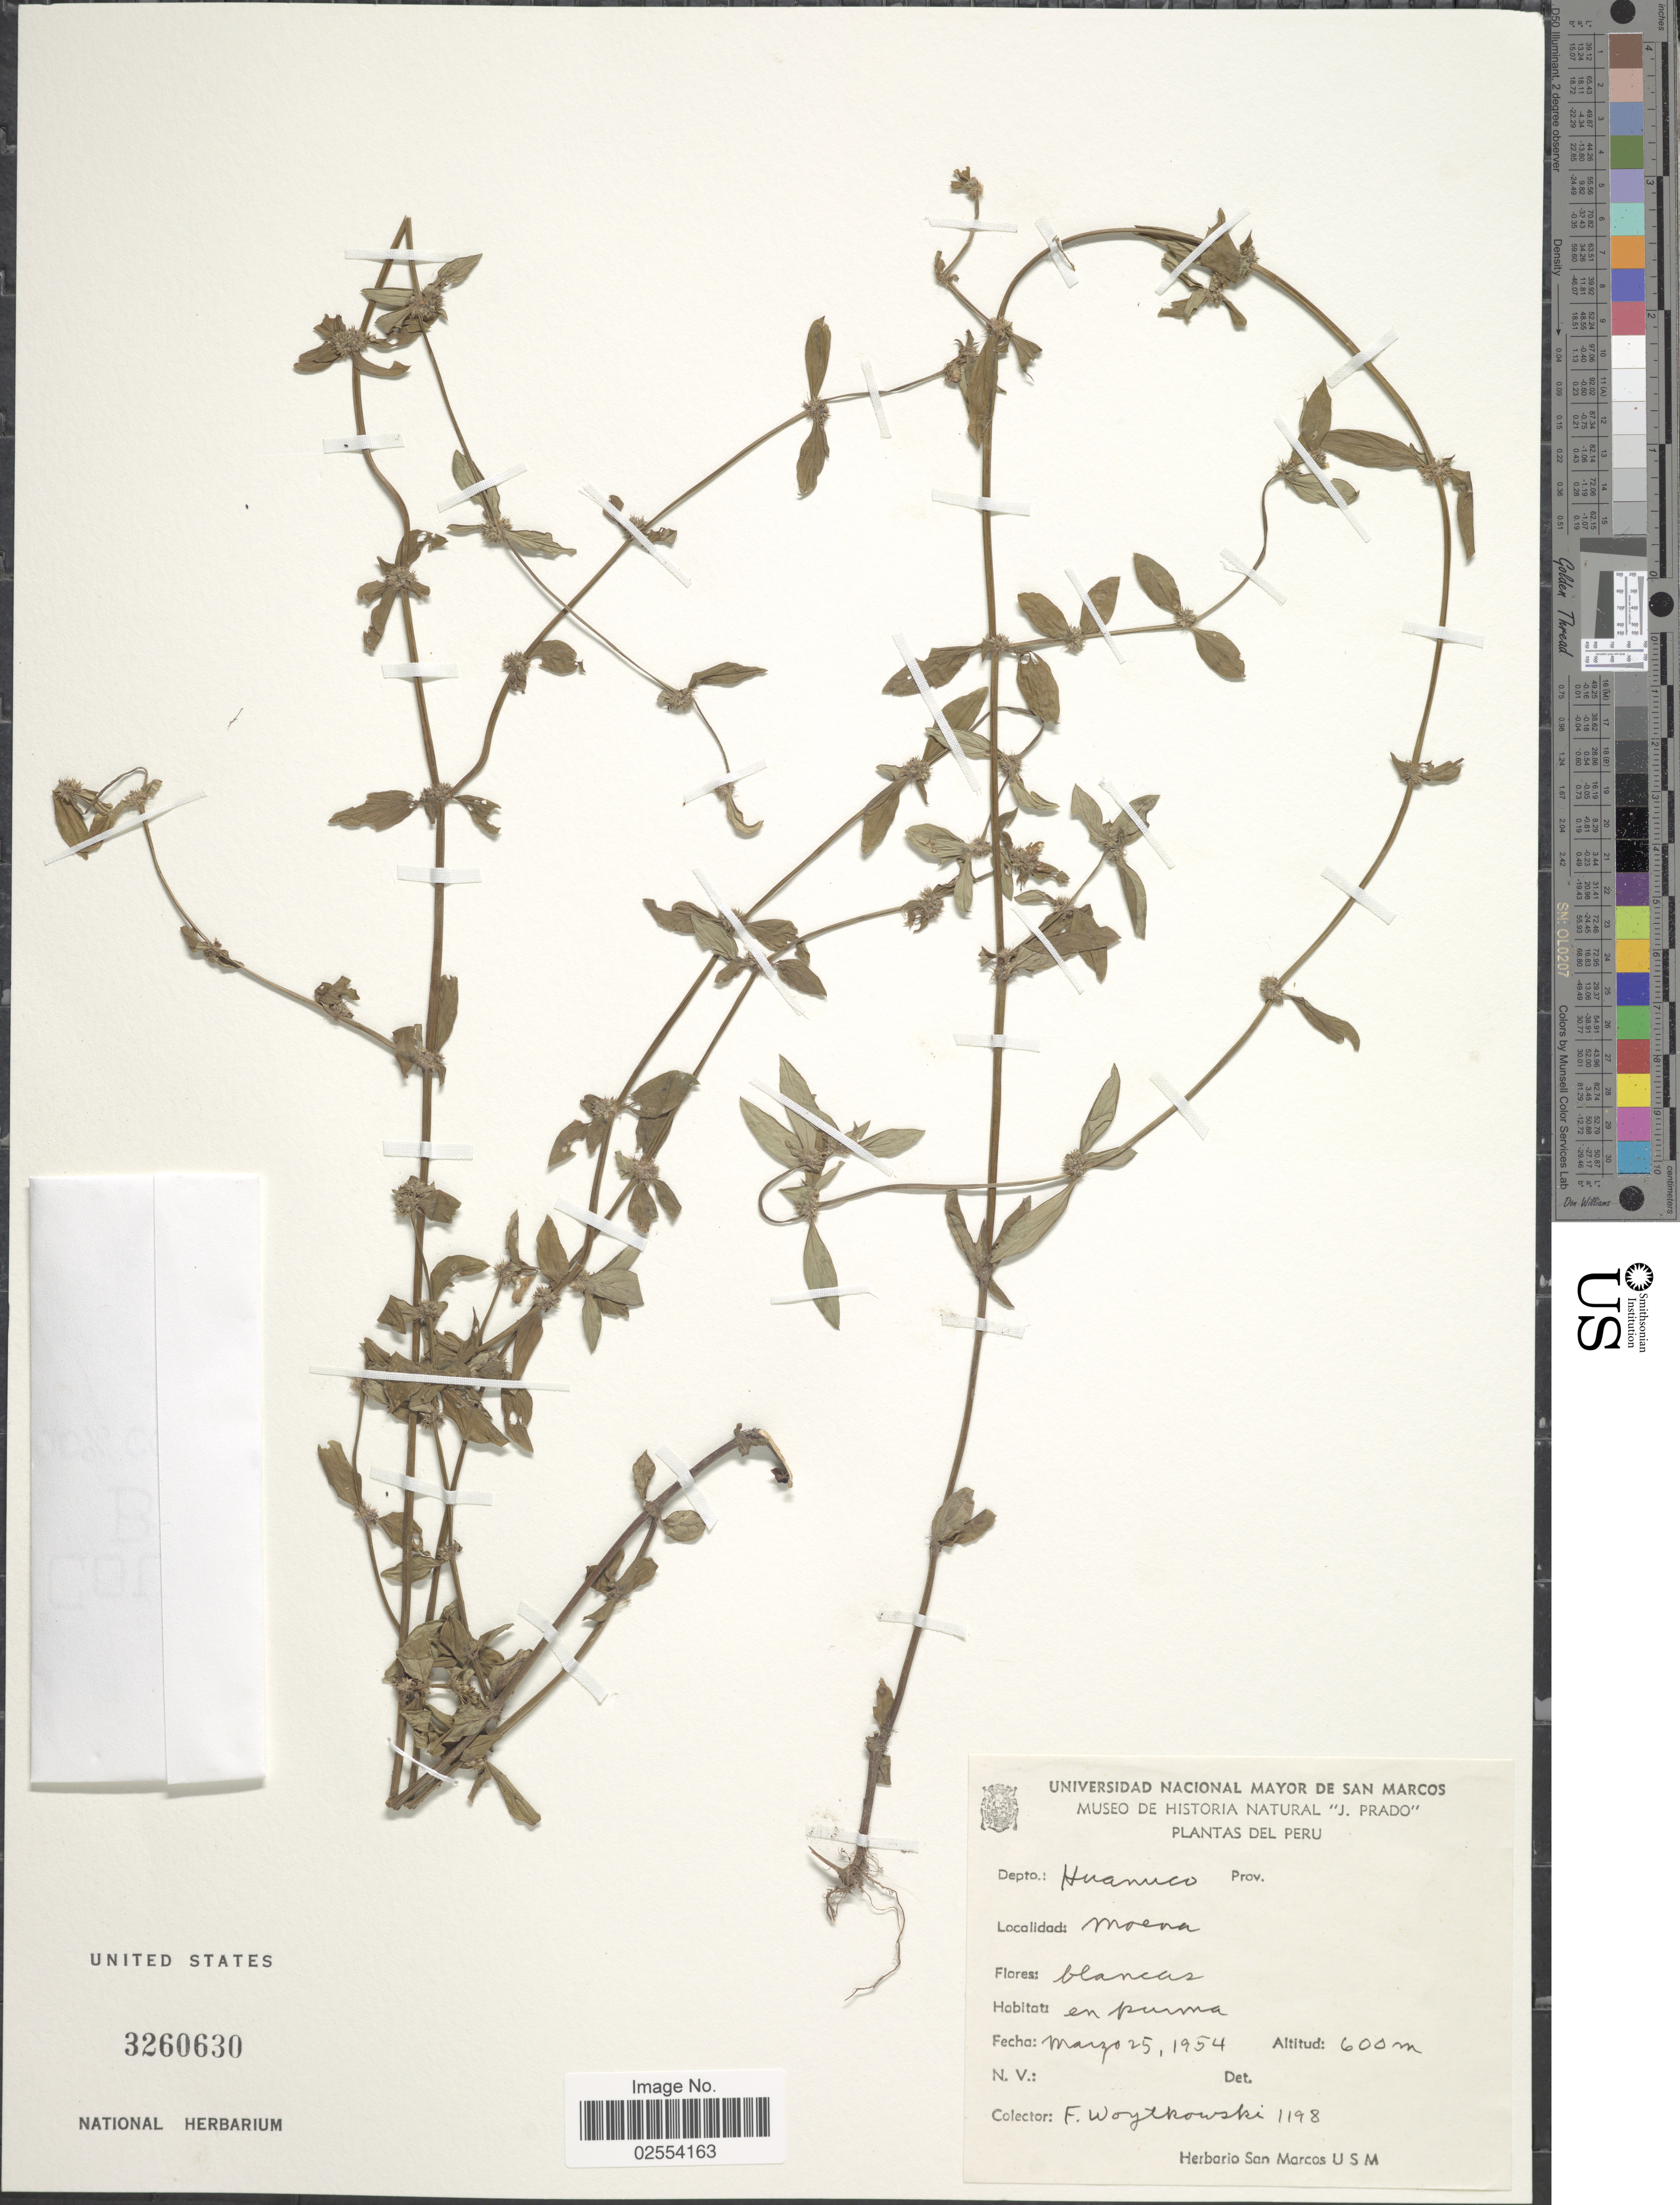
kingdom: Plantae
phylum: Tracheophyta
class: Magnoliopsida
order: Gentianales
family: Rubiaceae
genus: Spermacoce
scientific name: Spermacoce sp.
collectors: F. Woytkowski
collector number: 1198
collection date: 1954-03-25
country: Peru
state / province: Huánuco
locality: Depto: Huanuco, Moena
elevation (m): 600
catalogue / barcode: US 3260630